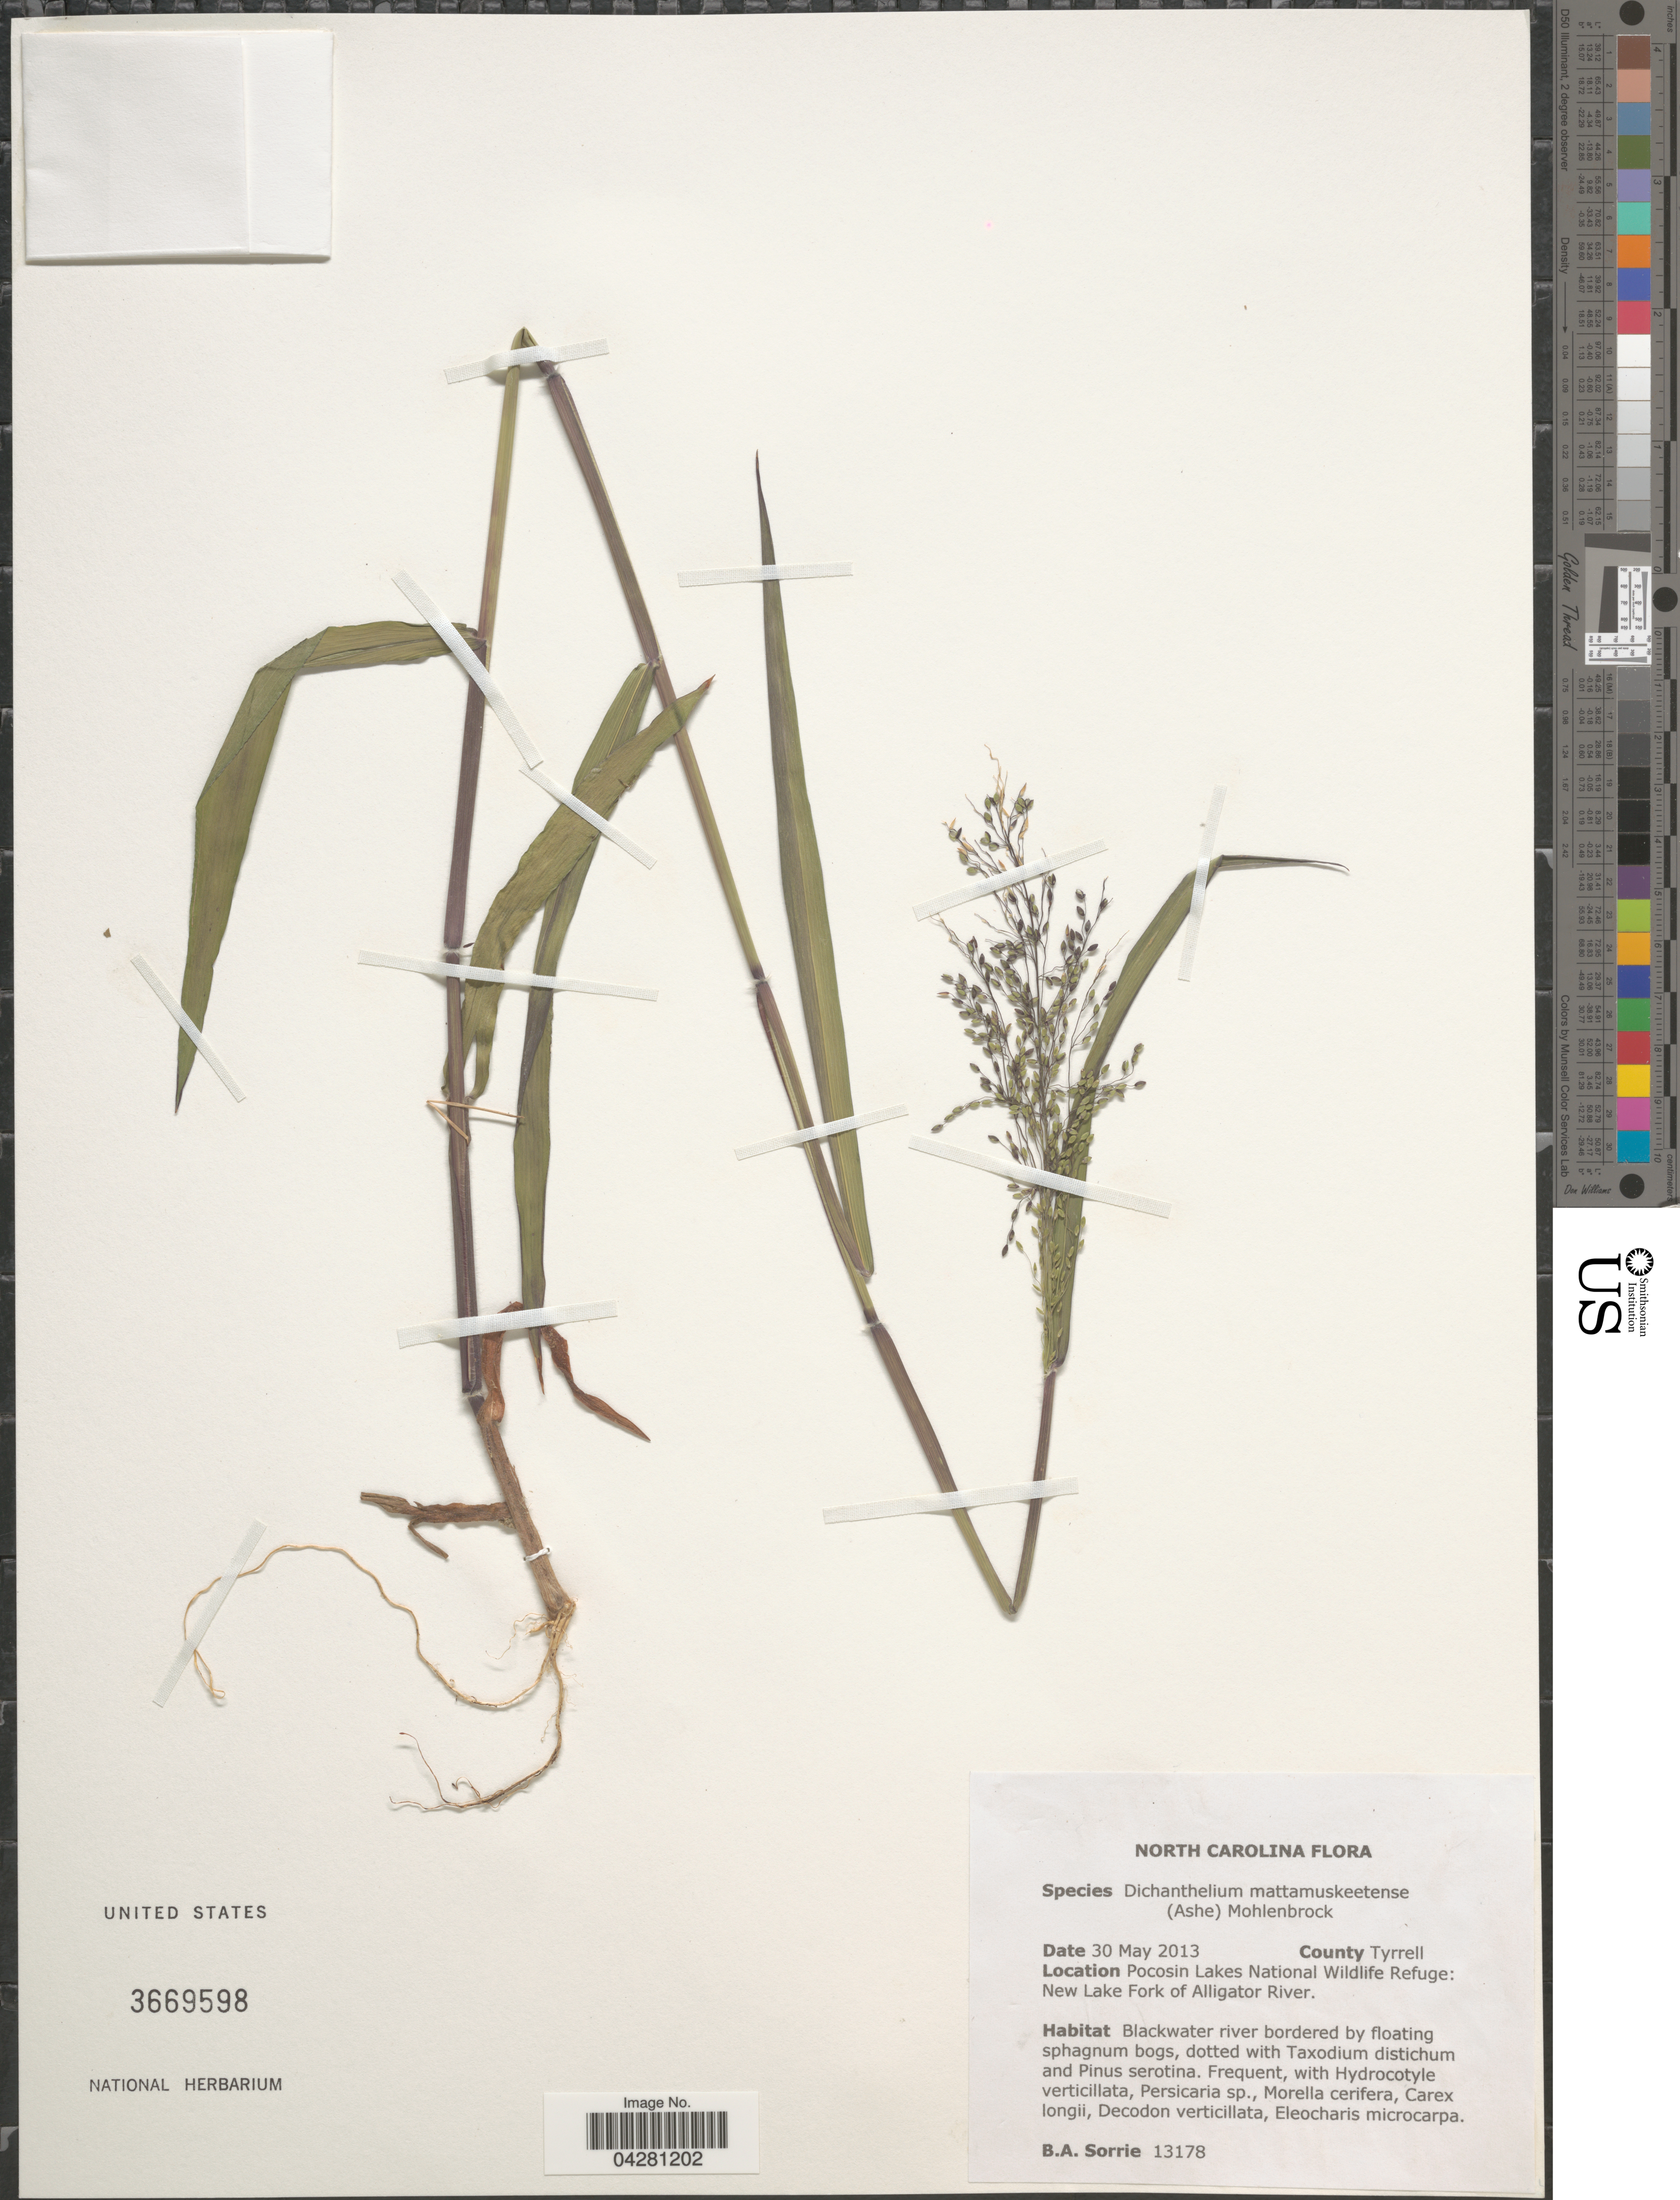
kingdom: Plantae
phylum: Tracheophyta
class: Liliopsida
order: Poales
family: Poaceae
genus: Dichanthelium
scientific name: Dichanthelium dichotomum subsp. mattamuskeetense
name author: (Ashe) Freckmann & Lelong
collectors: B. Sorrie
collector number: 13178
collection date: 2013-05-30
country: United States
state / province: North Carolina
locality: County Tyrrell. Pocosin Lakes National Wildlife Refuge: New Lake Fork of Alligator River.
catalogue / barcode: US 3669598